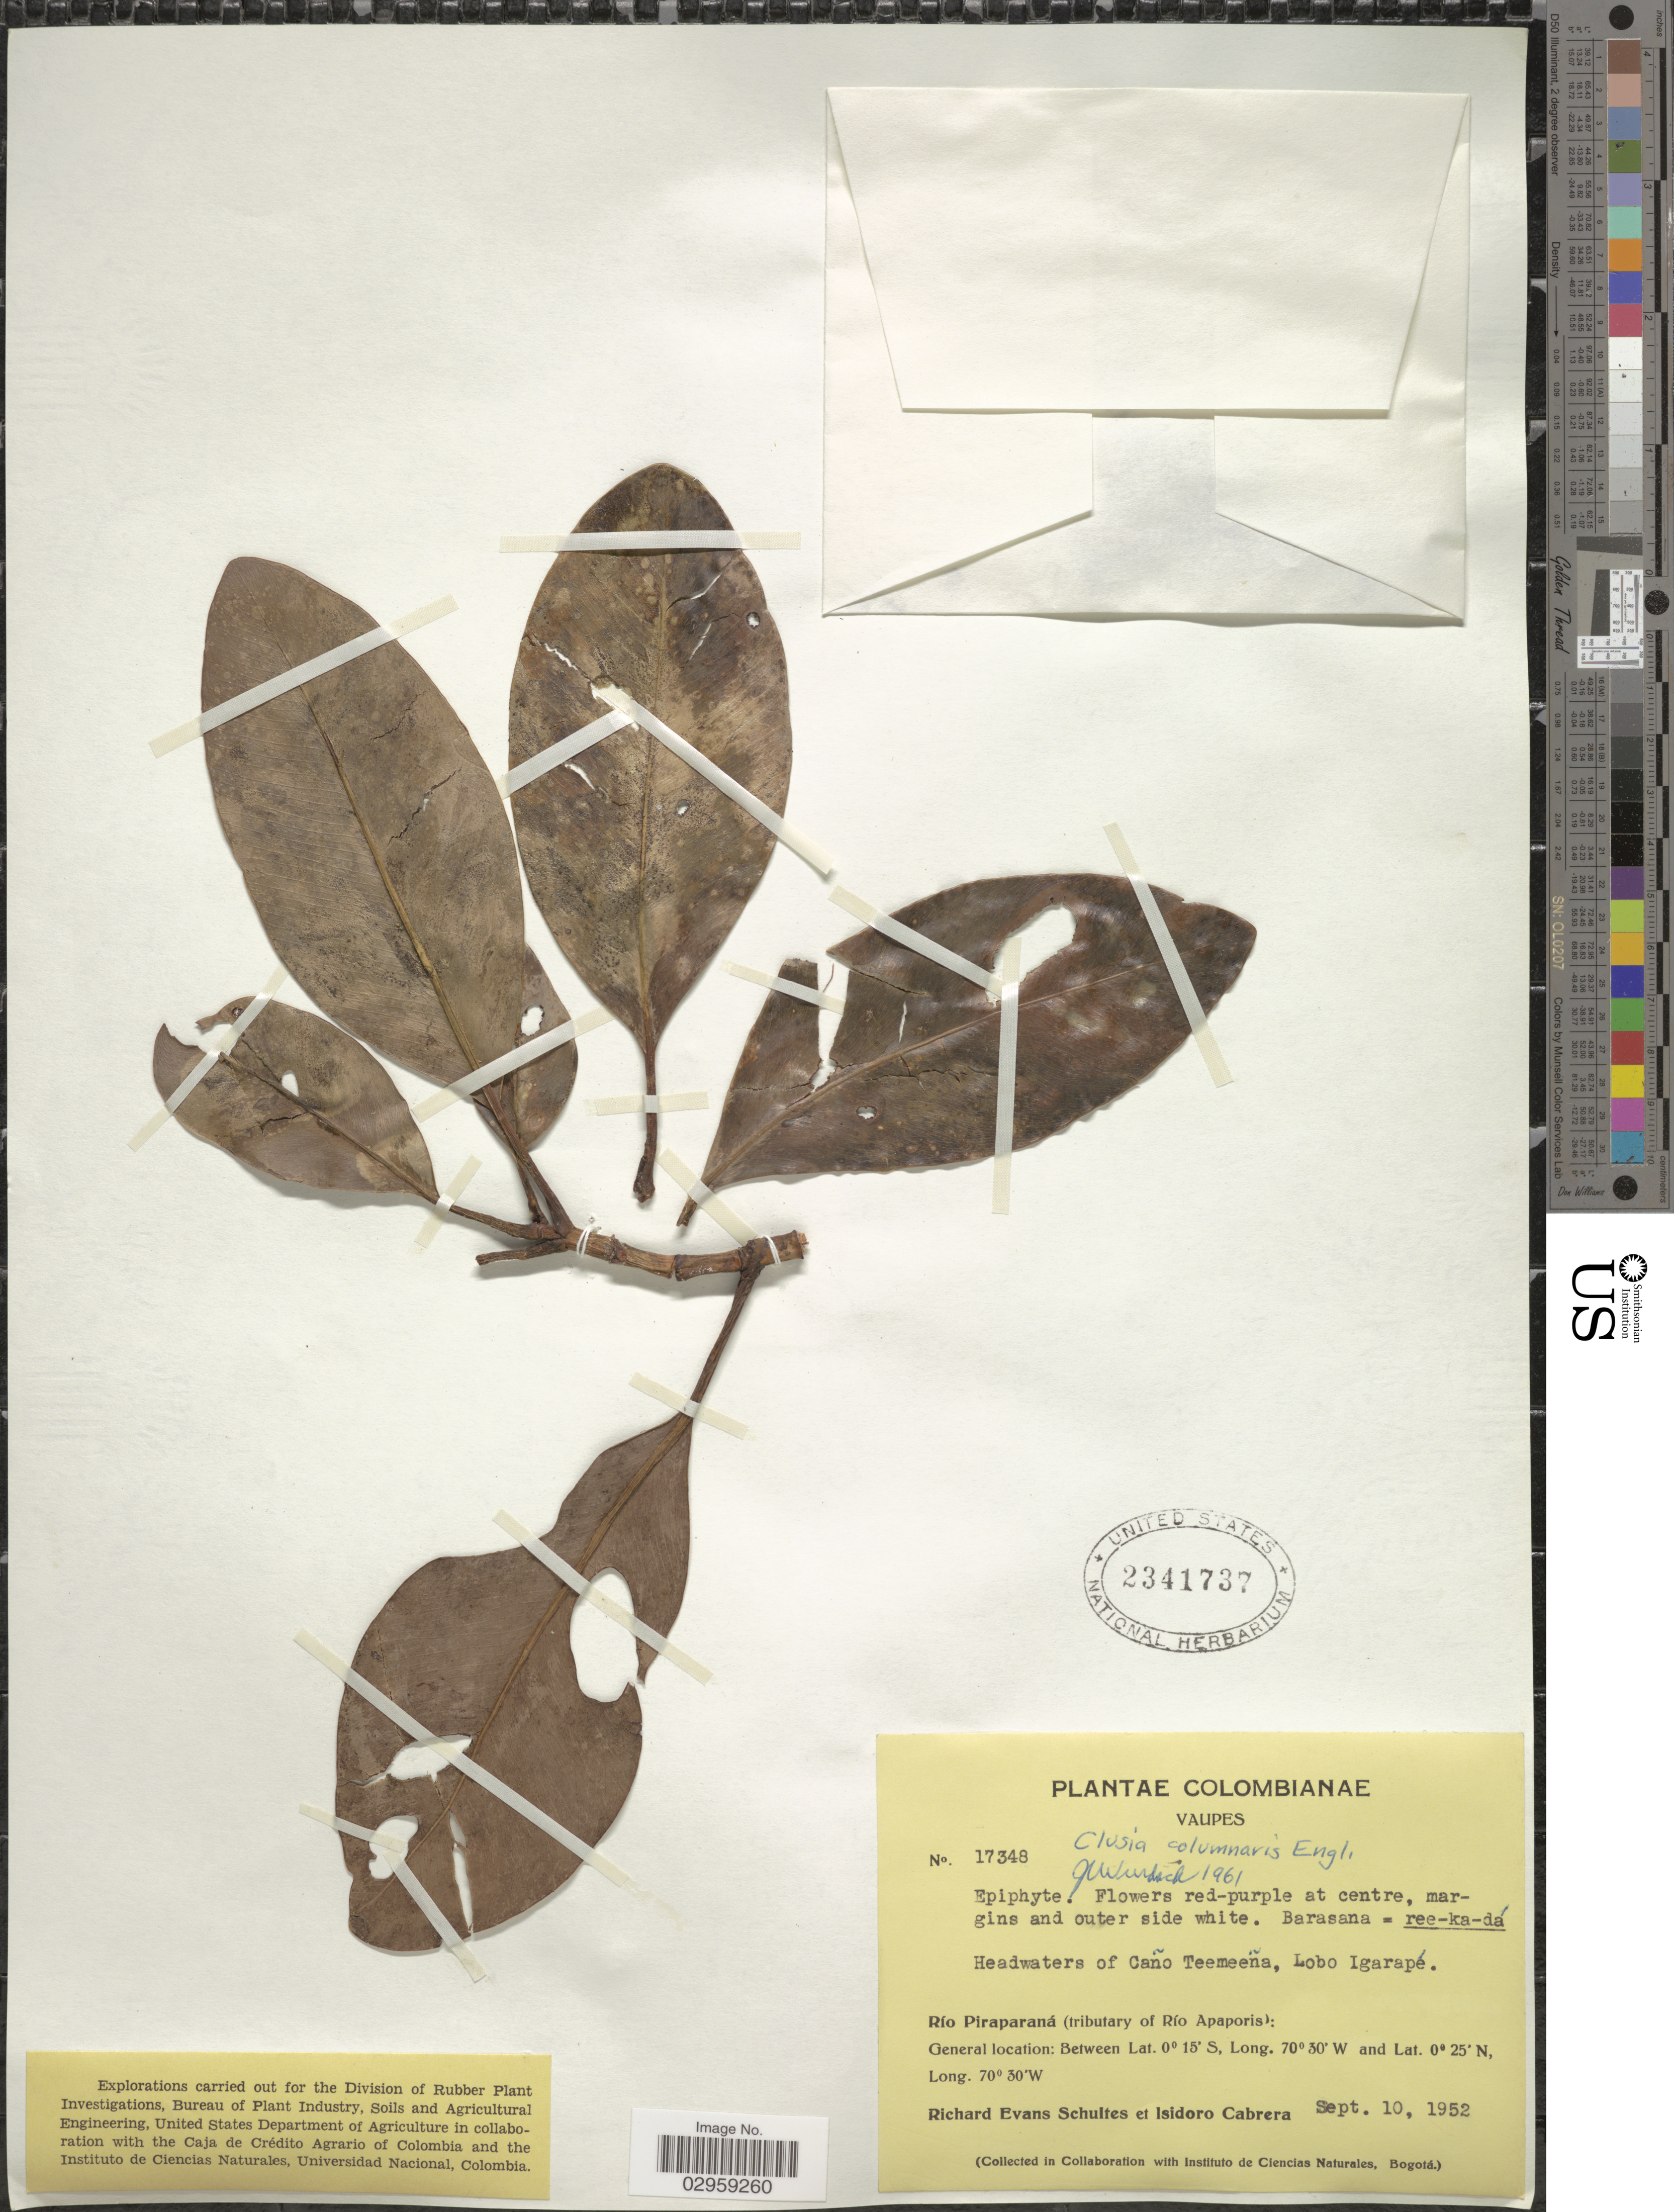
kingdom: Plantae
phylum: Tracheophyta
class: Magnoliopsida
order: Malpighiales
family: Clusiaceae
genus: Clusia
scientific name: Clusia columnaris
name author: Engl.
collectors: R. E. Schultes & I. Cabrera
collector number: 17348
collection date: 1952-09-10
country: Colombia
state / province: Vaupés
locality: Río Piraparaná. (tributary of Río Apaporis).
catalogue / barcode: US 2341737